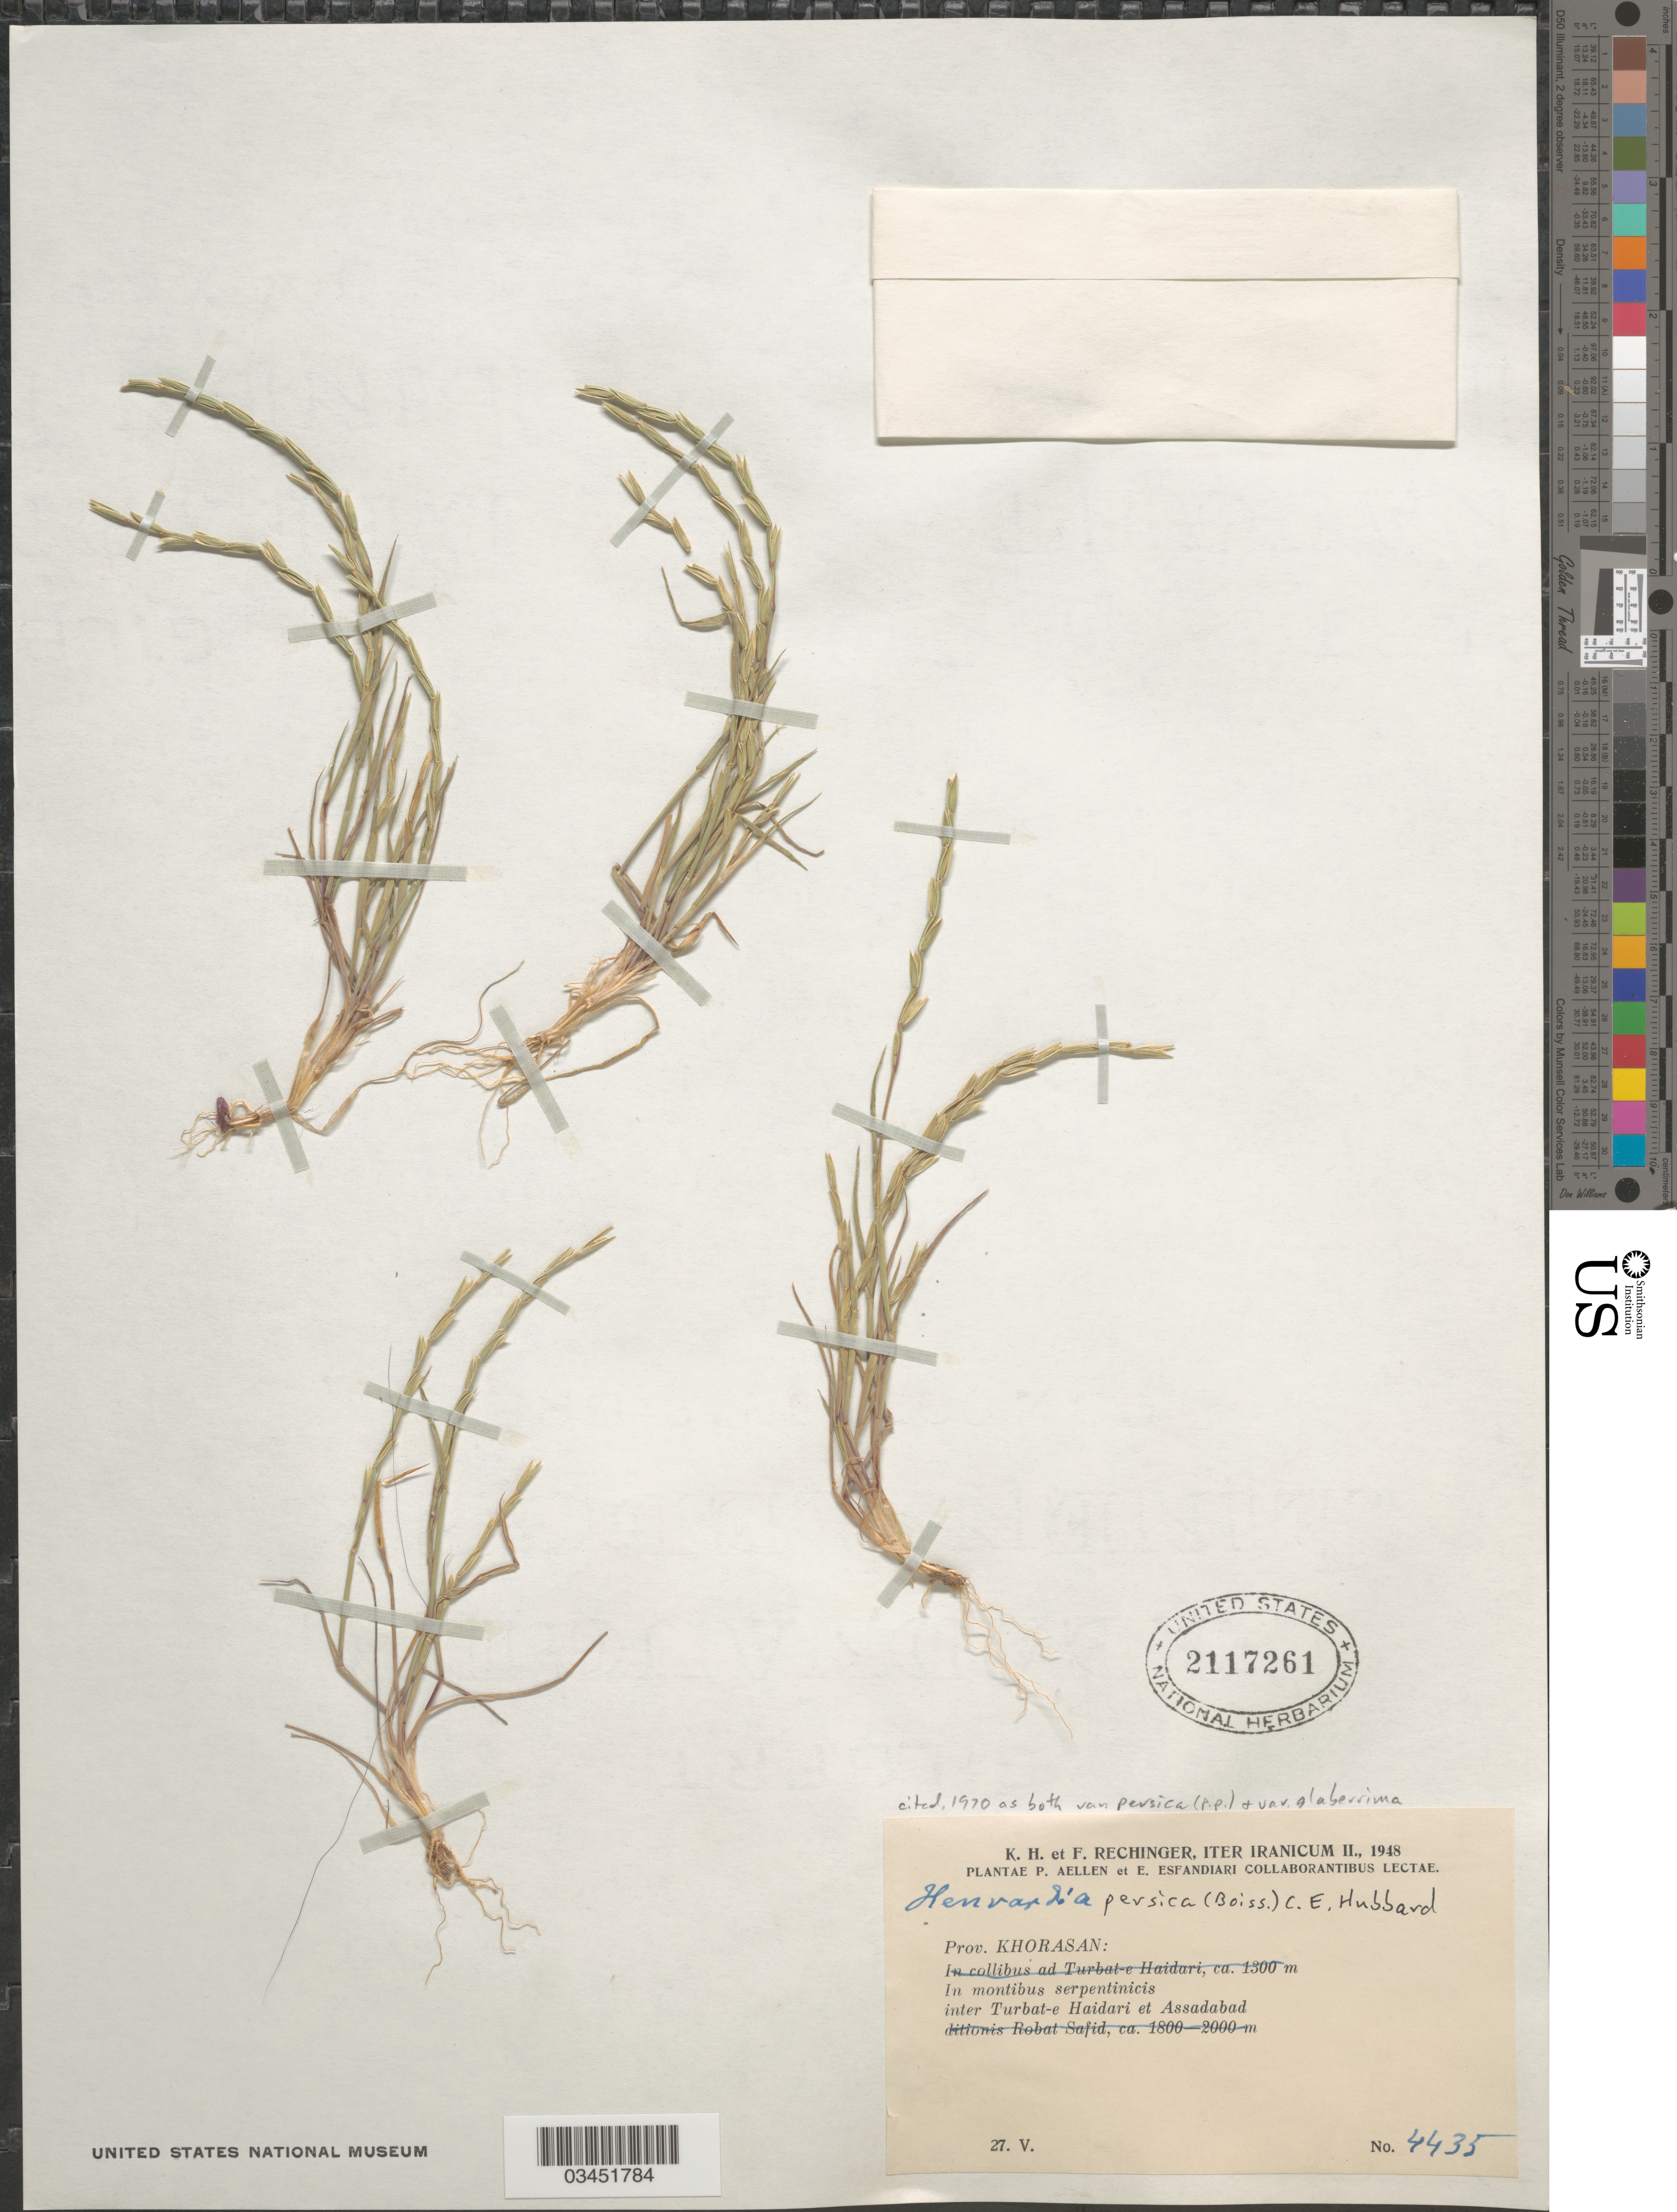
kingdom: Plantae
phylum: Tracheophyta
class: Liliopsida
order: Poales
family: Poaceae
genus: Henrardia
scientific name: Henrardia persica var. glaberrima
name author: (Hausskn. ex Bornm.) C.E. Hubb.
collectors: K. H. Rechinger & F. Rechinger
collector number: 4435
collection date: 1948-05-27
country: Iran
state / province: Khorasan [obsolete]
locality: In montibus serpentinicis inter Turbat-e Haidari et Assadabad. Iter Iranicum II., 1948.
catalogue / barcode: US 2117261